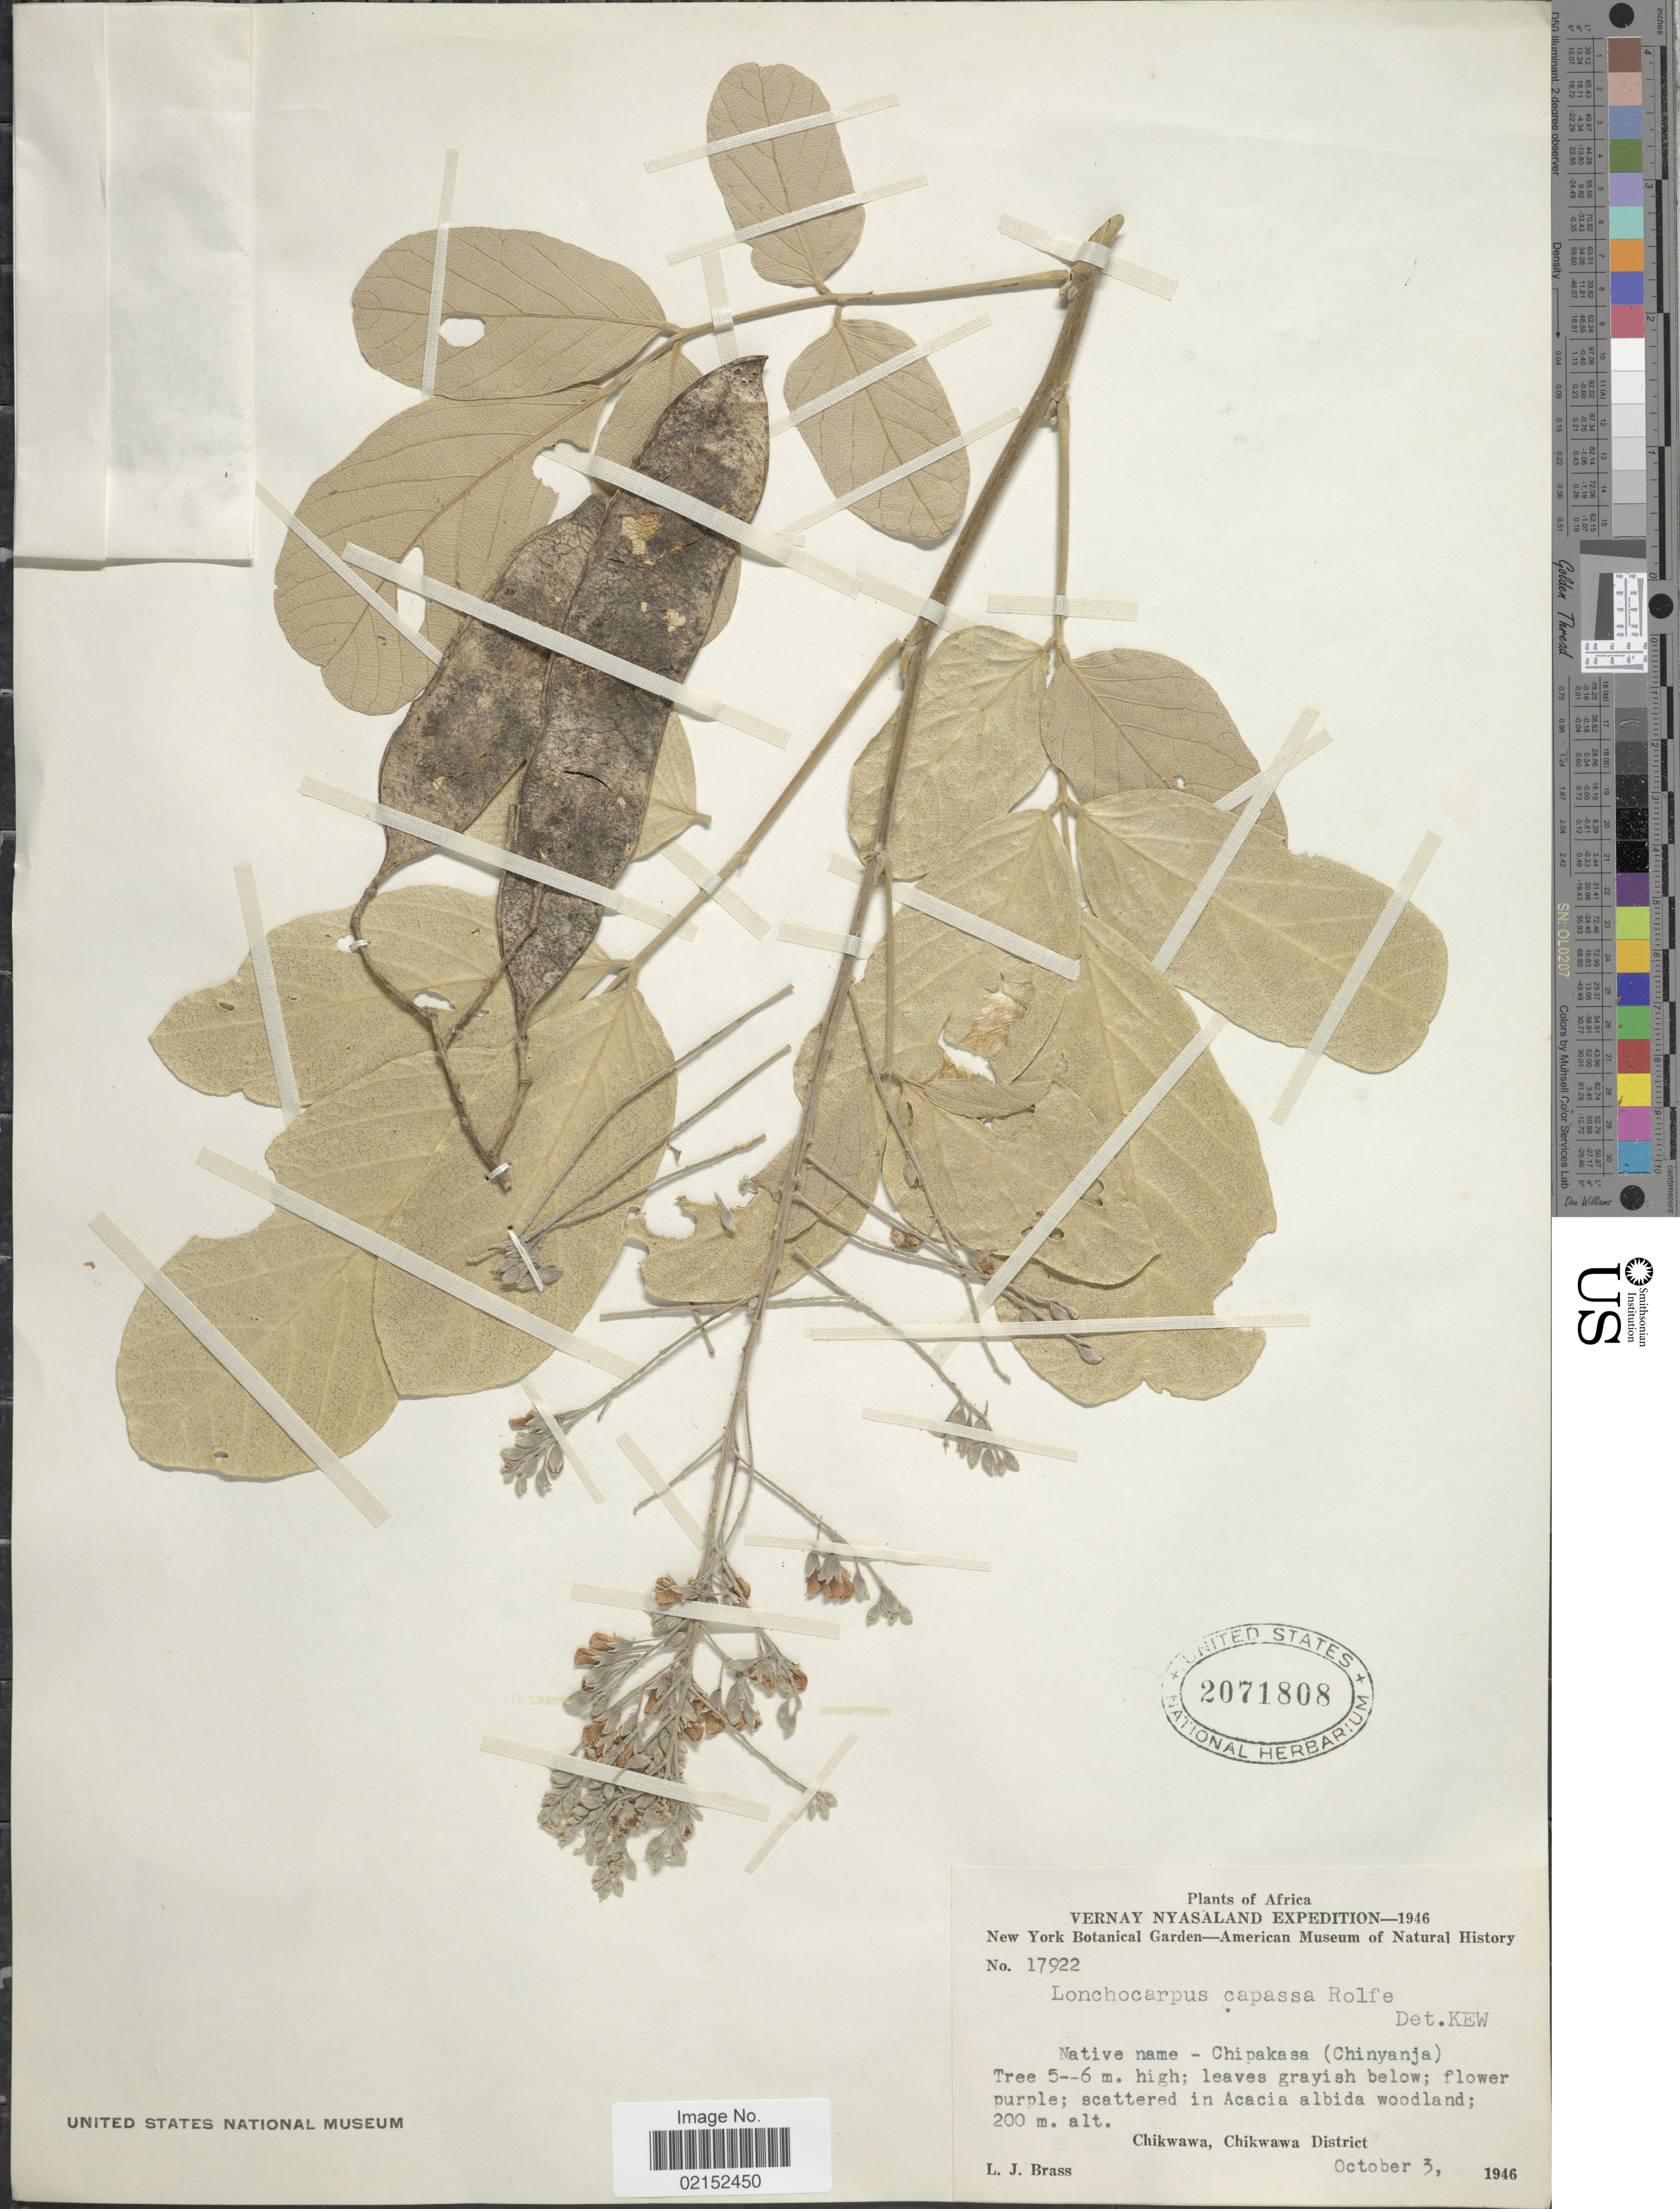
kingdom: Plantae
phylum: Tracheophyta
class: Magnoliopsida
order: Fabales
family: Fabaceae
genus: Lonchocarpus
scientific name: Lonchocarpus capassa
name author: Rolfe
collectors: L. J. Brass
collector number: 17922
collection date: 1946-10-03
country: Malawi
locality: Vernay Nyasaland, Chikwawa, Chikwawa District.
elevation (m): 200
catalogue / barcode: US 2071808